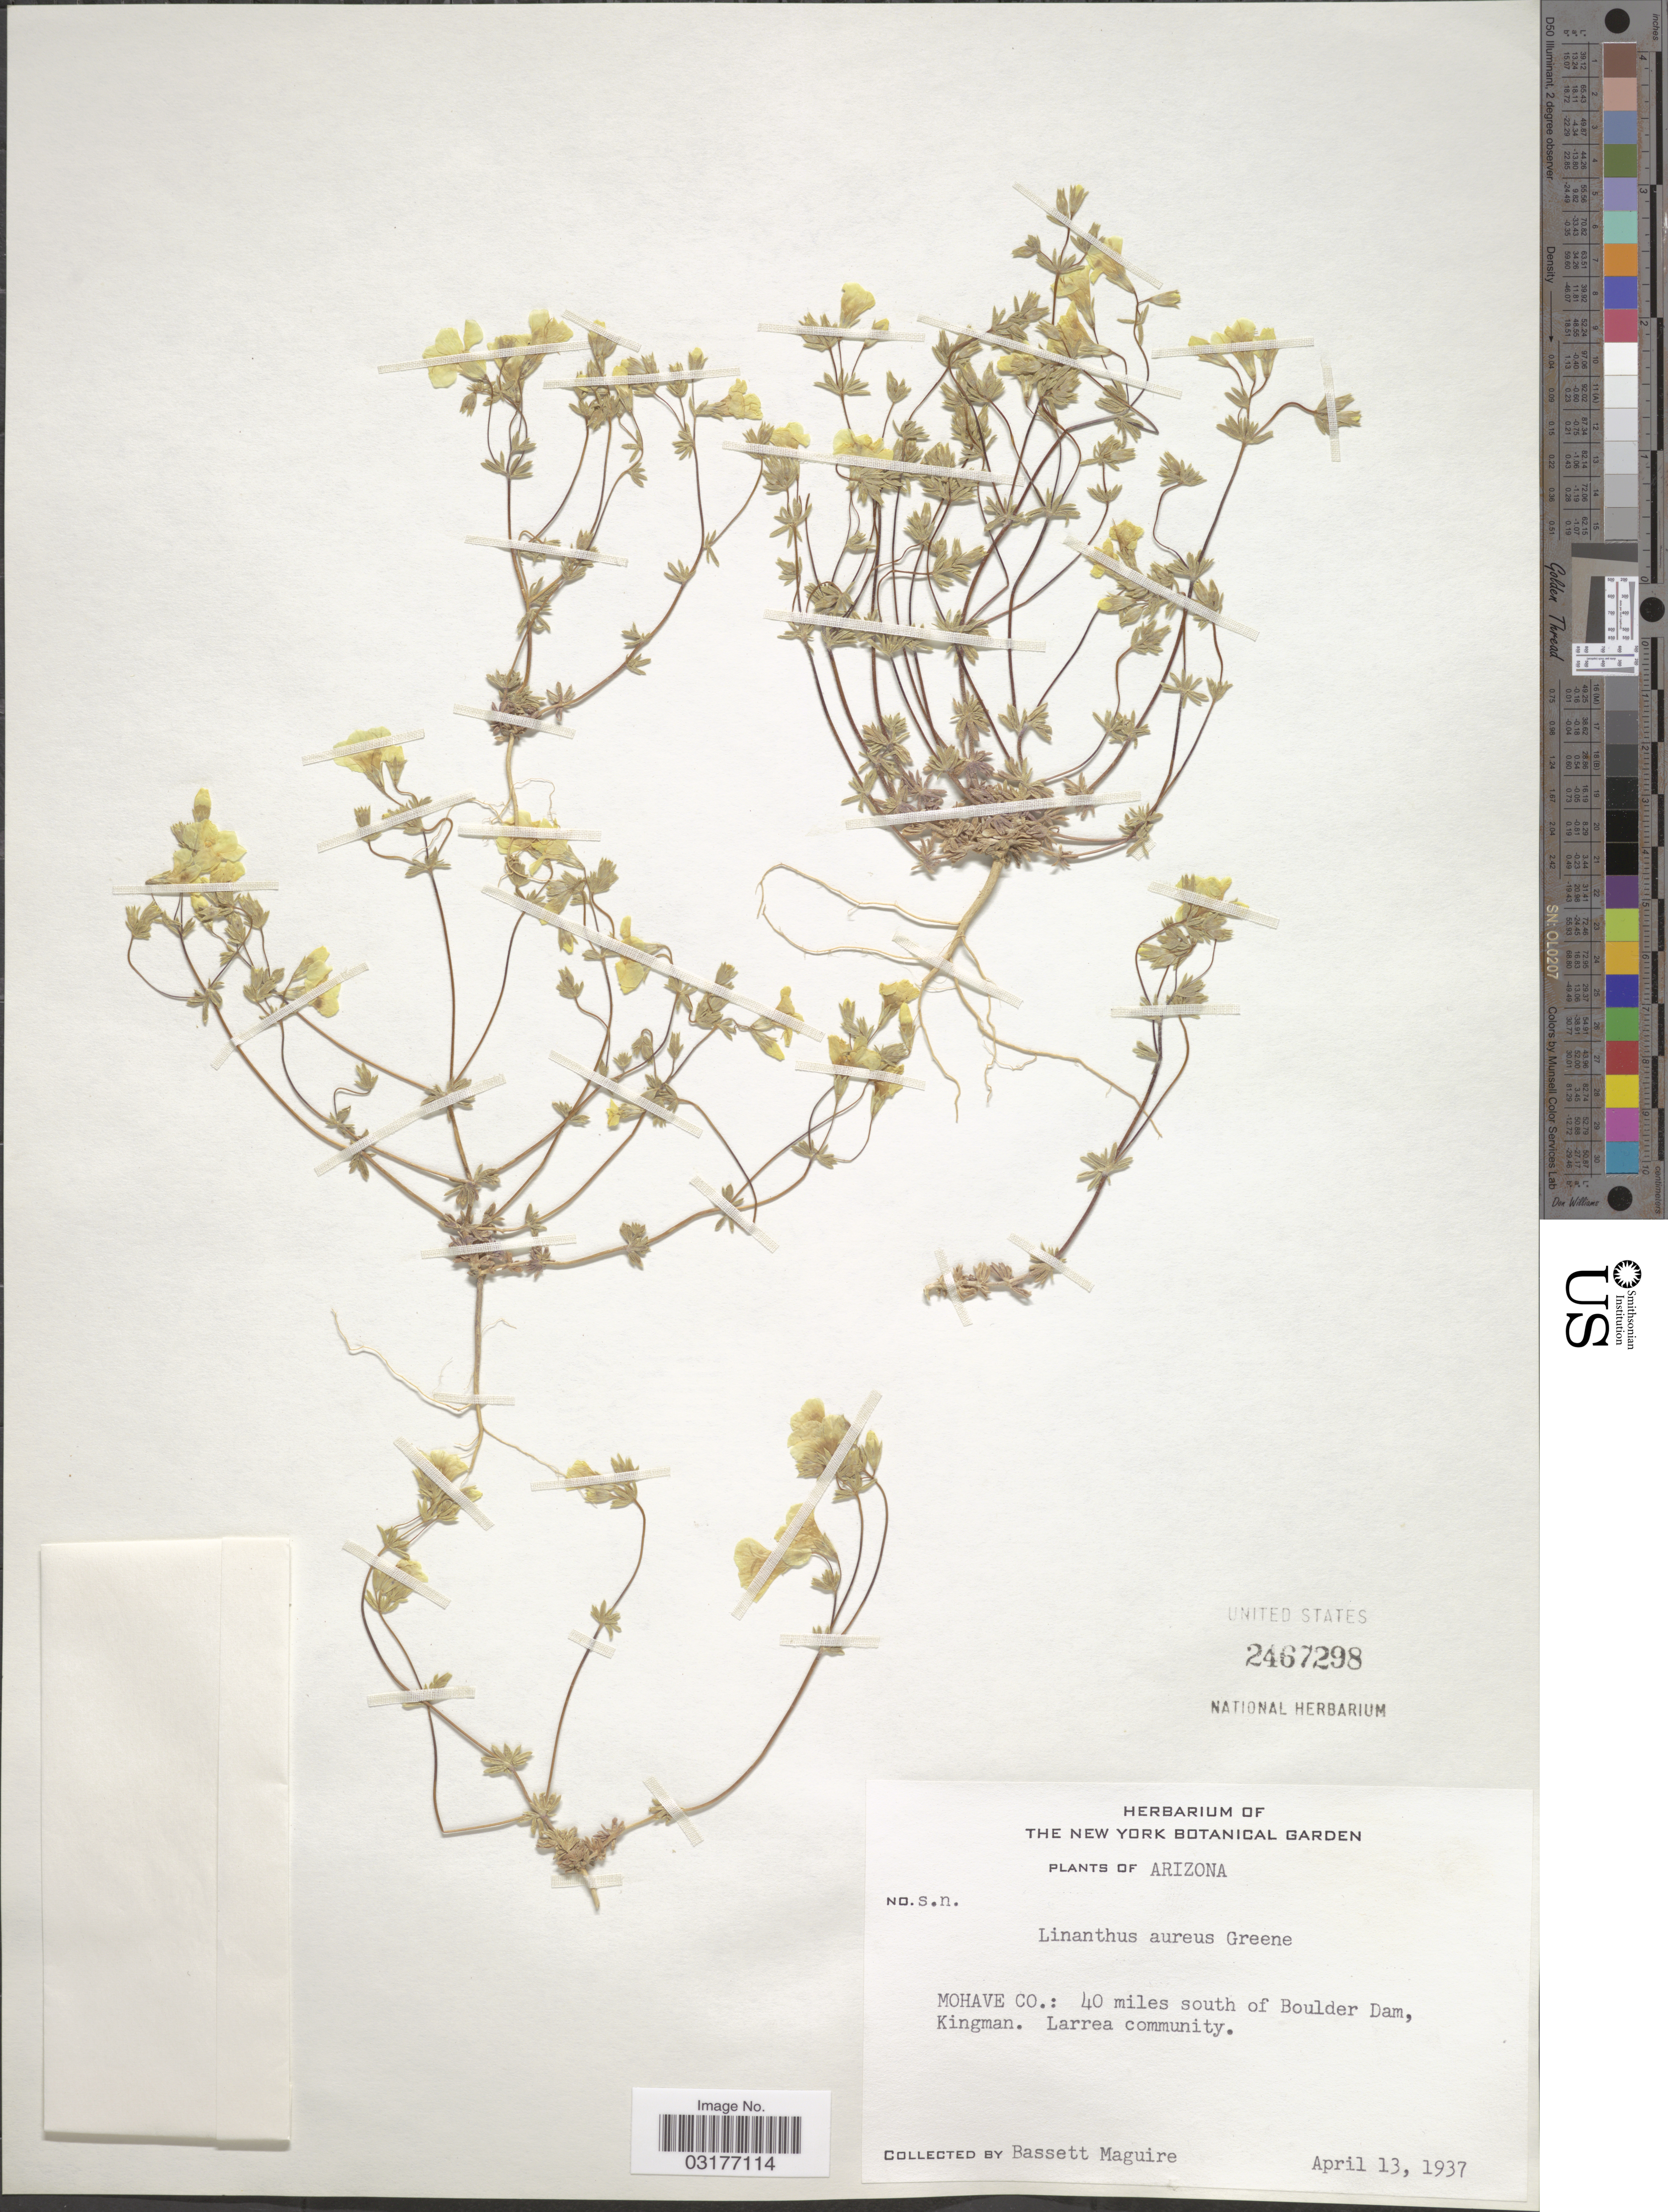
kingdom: Plantae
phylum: Tracheophyta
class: Magnoliopsida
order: Ericales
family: Polemoniaceae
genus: Leptosiphon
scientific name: Leptosiphon chrysanthus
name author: J.M. Porter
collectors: B. Maguire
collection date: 1937-04-13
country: United States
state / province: Arizona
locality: Mohave Co.: 40 miles south of Boulder Dam, Kingman. Larrea community.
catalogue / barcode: US 2467298